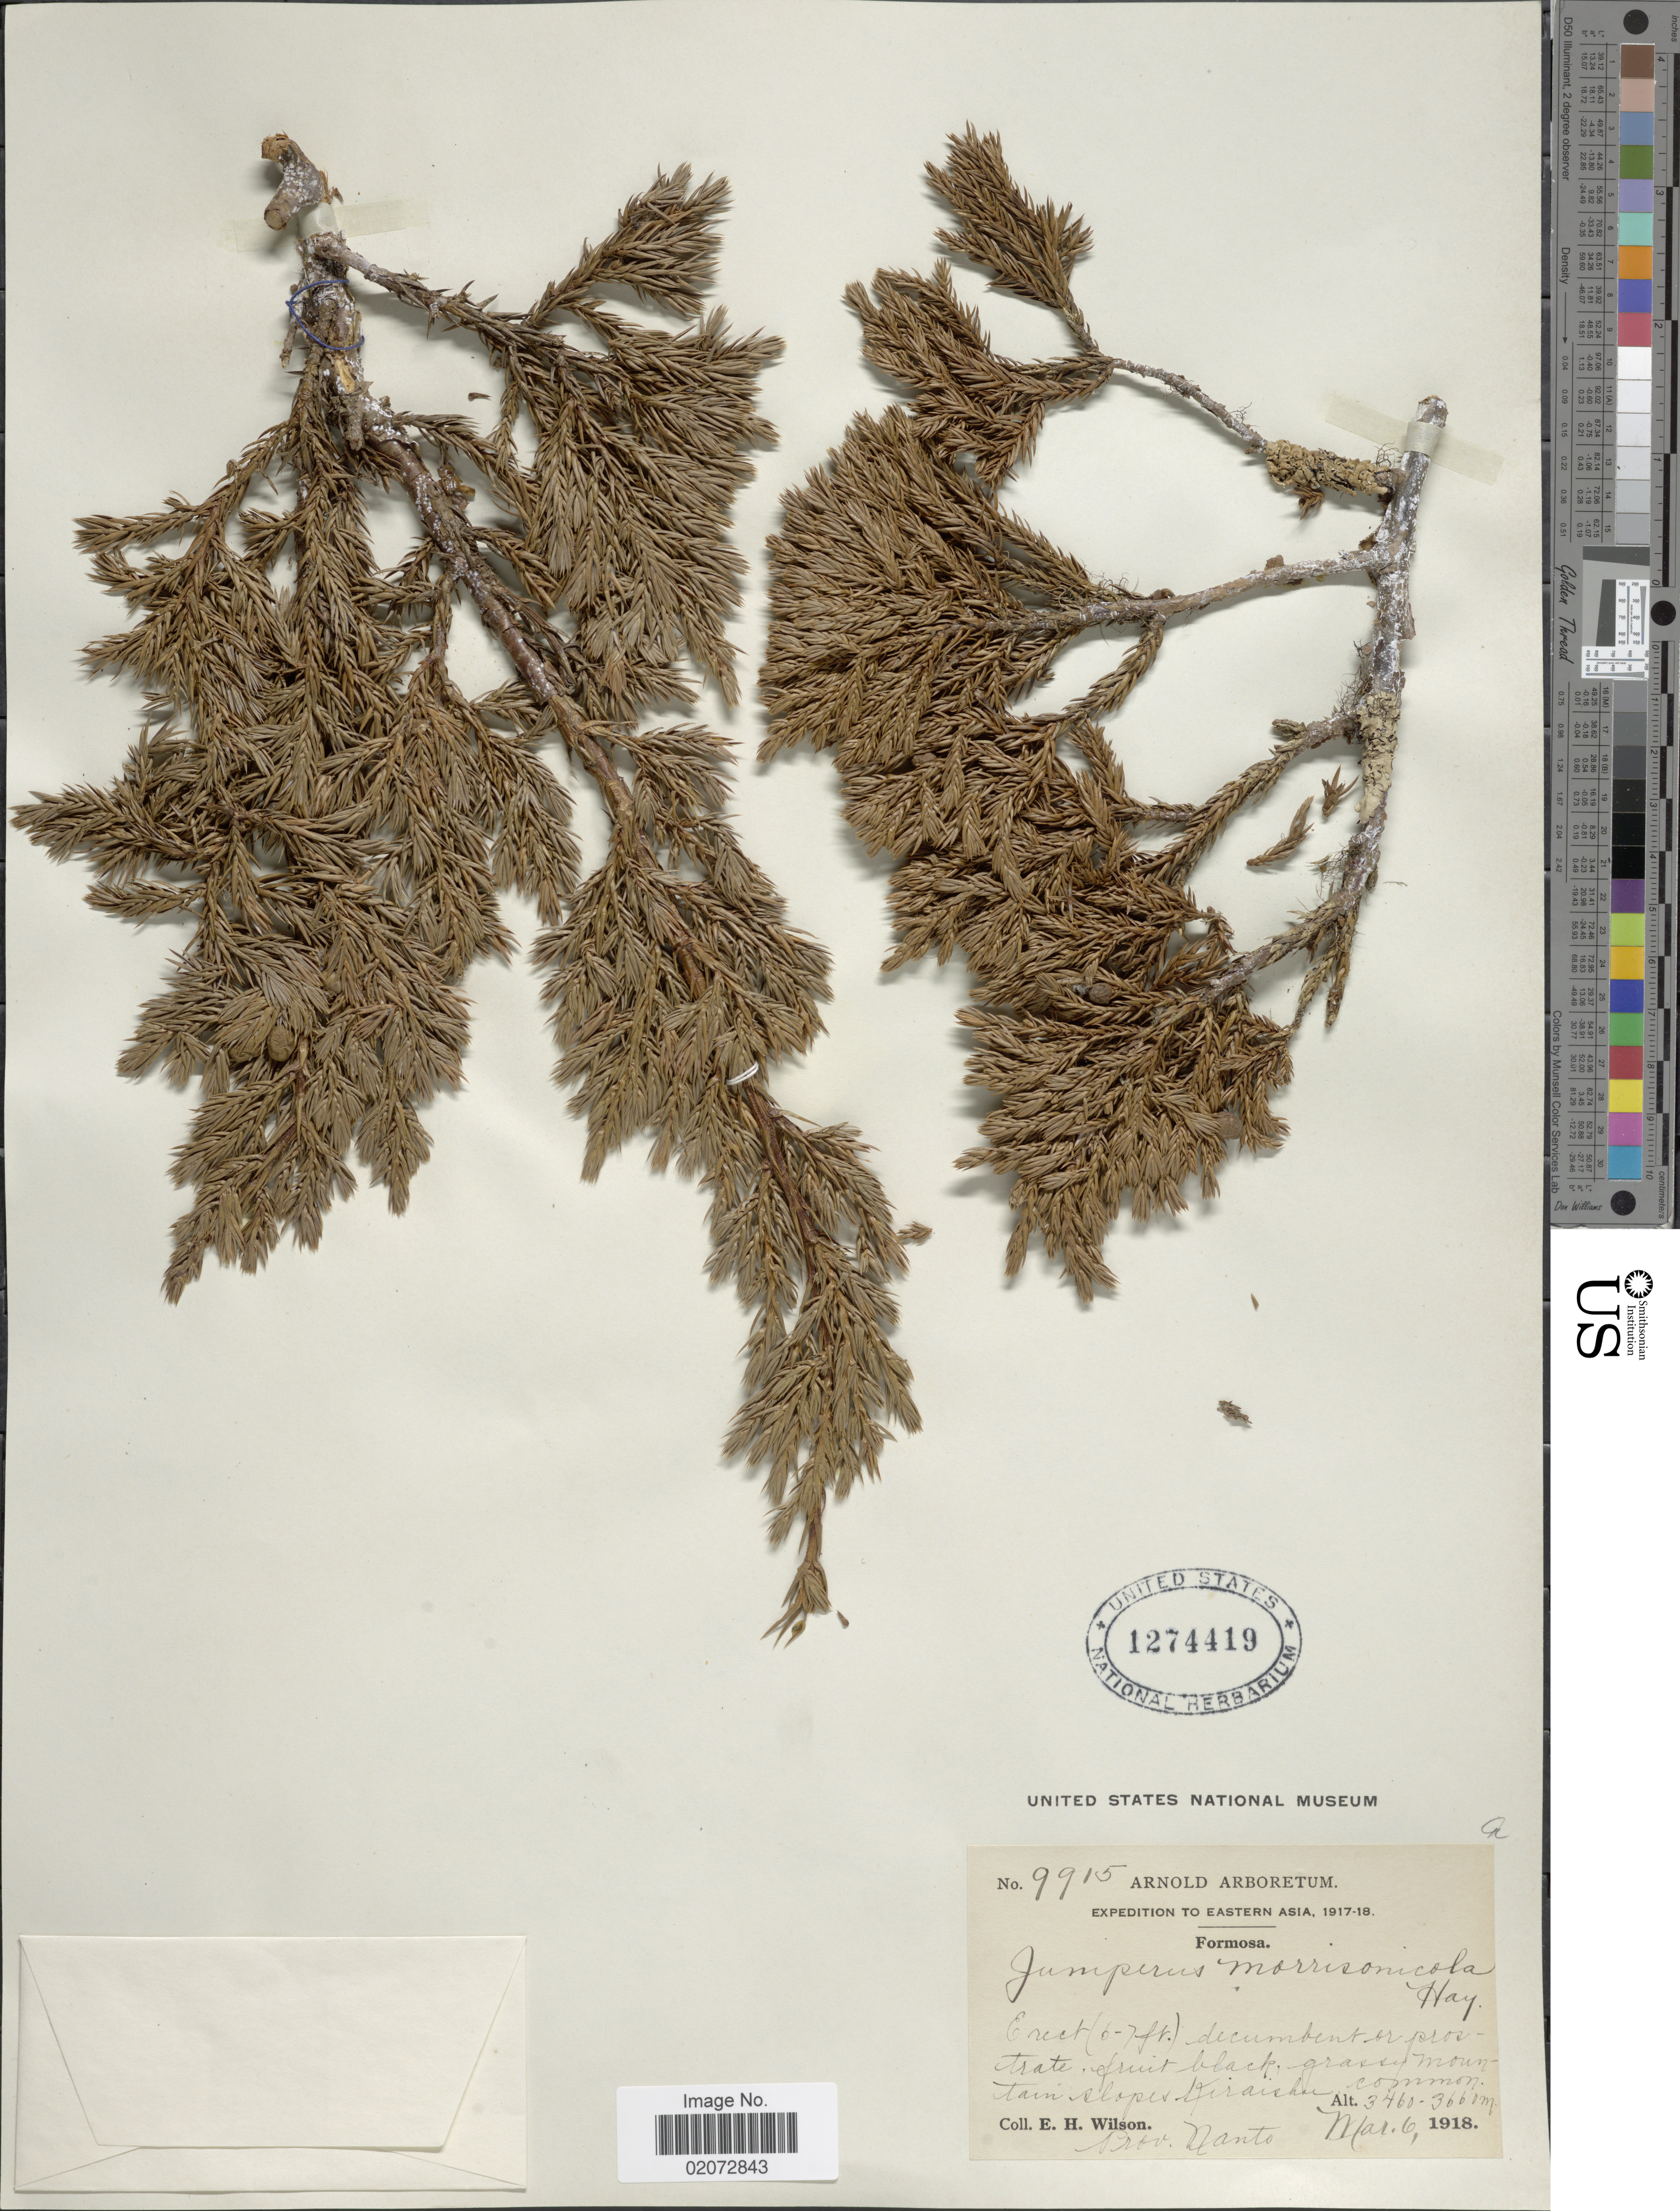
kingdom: Plantae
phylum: Tracheophyta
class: Pinopsida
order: Pinales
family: Cupressaceae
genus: Juniperus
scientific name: Juniperus morrisonicola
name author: Hayata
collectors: E. Wilson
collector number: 9915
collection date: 1918-03-06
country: Taiwan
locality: Eastern Asia, Formosa, mountain slopes, Kiraishu, Prov. Nanto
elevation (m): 3460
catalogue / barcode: US 1274419